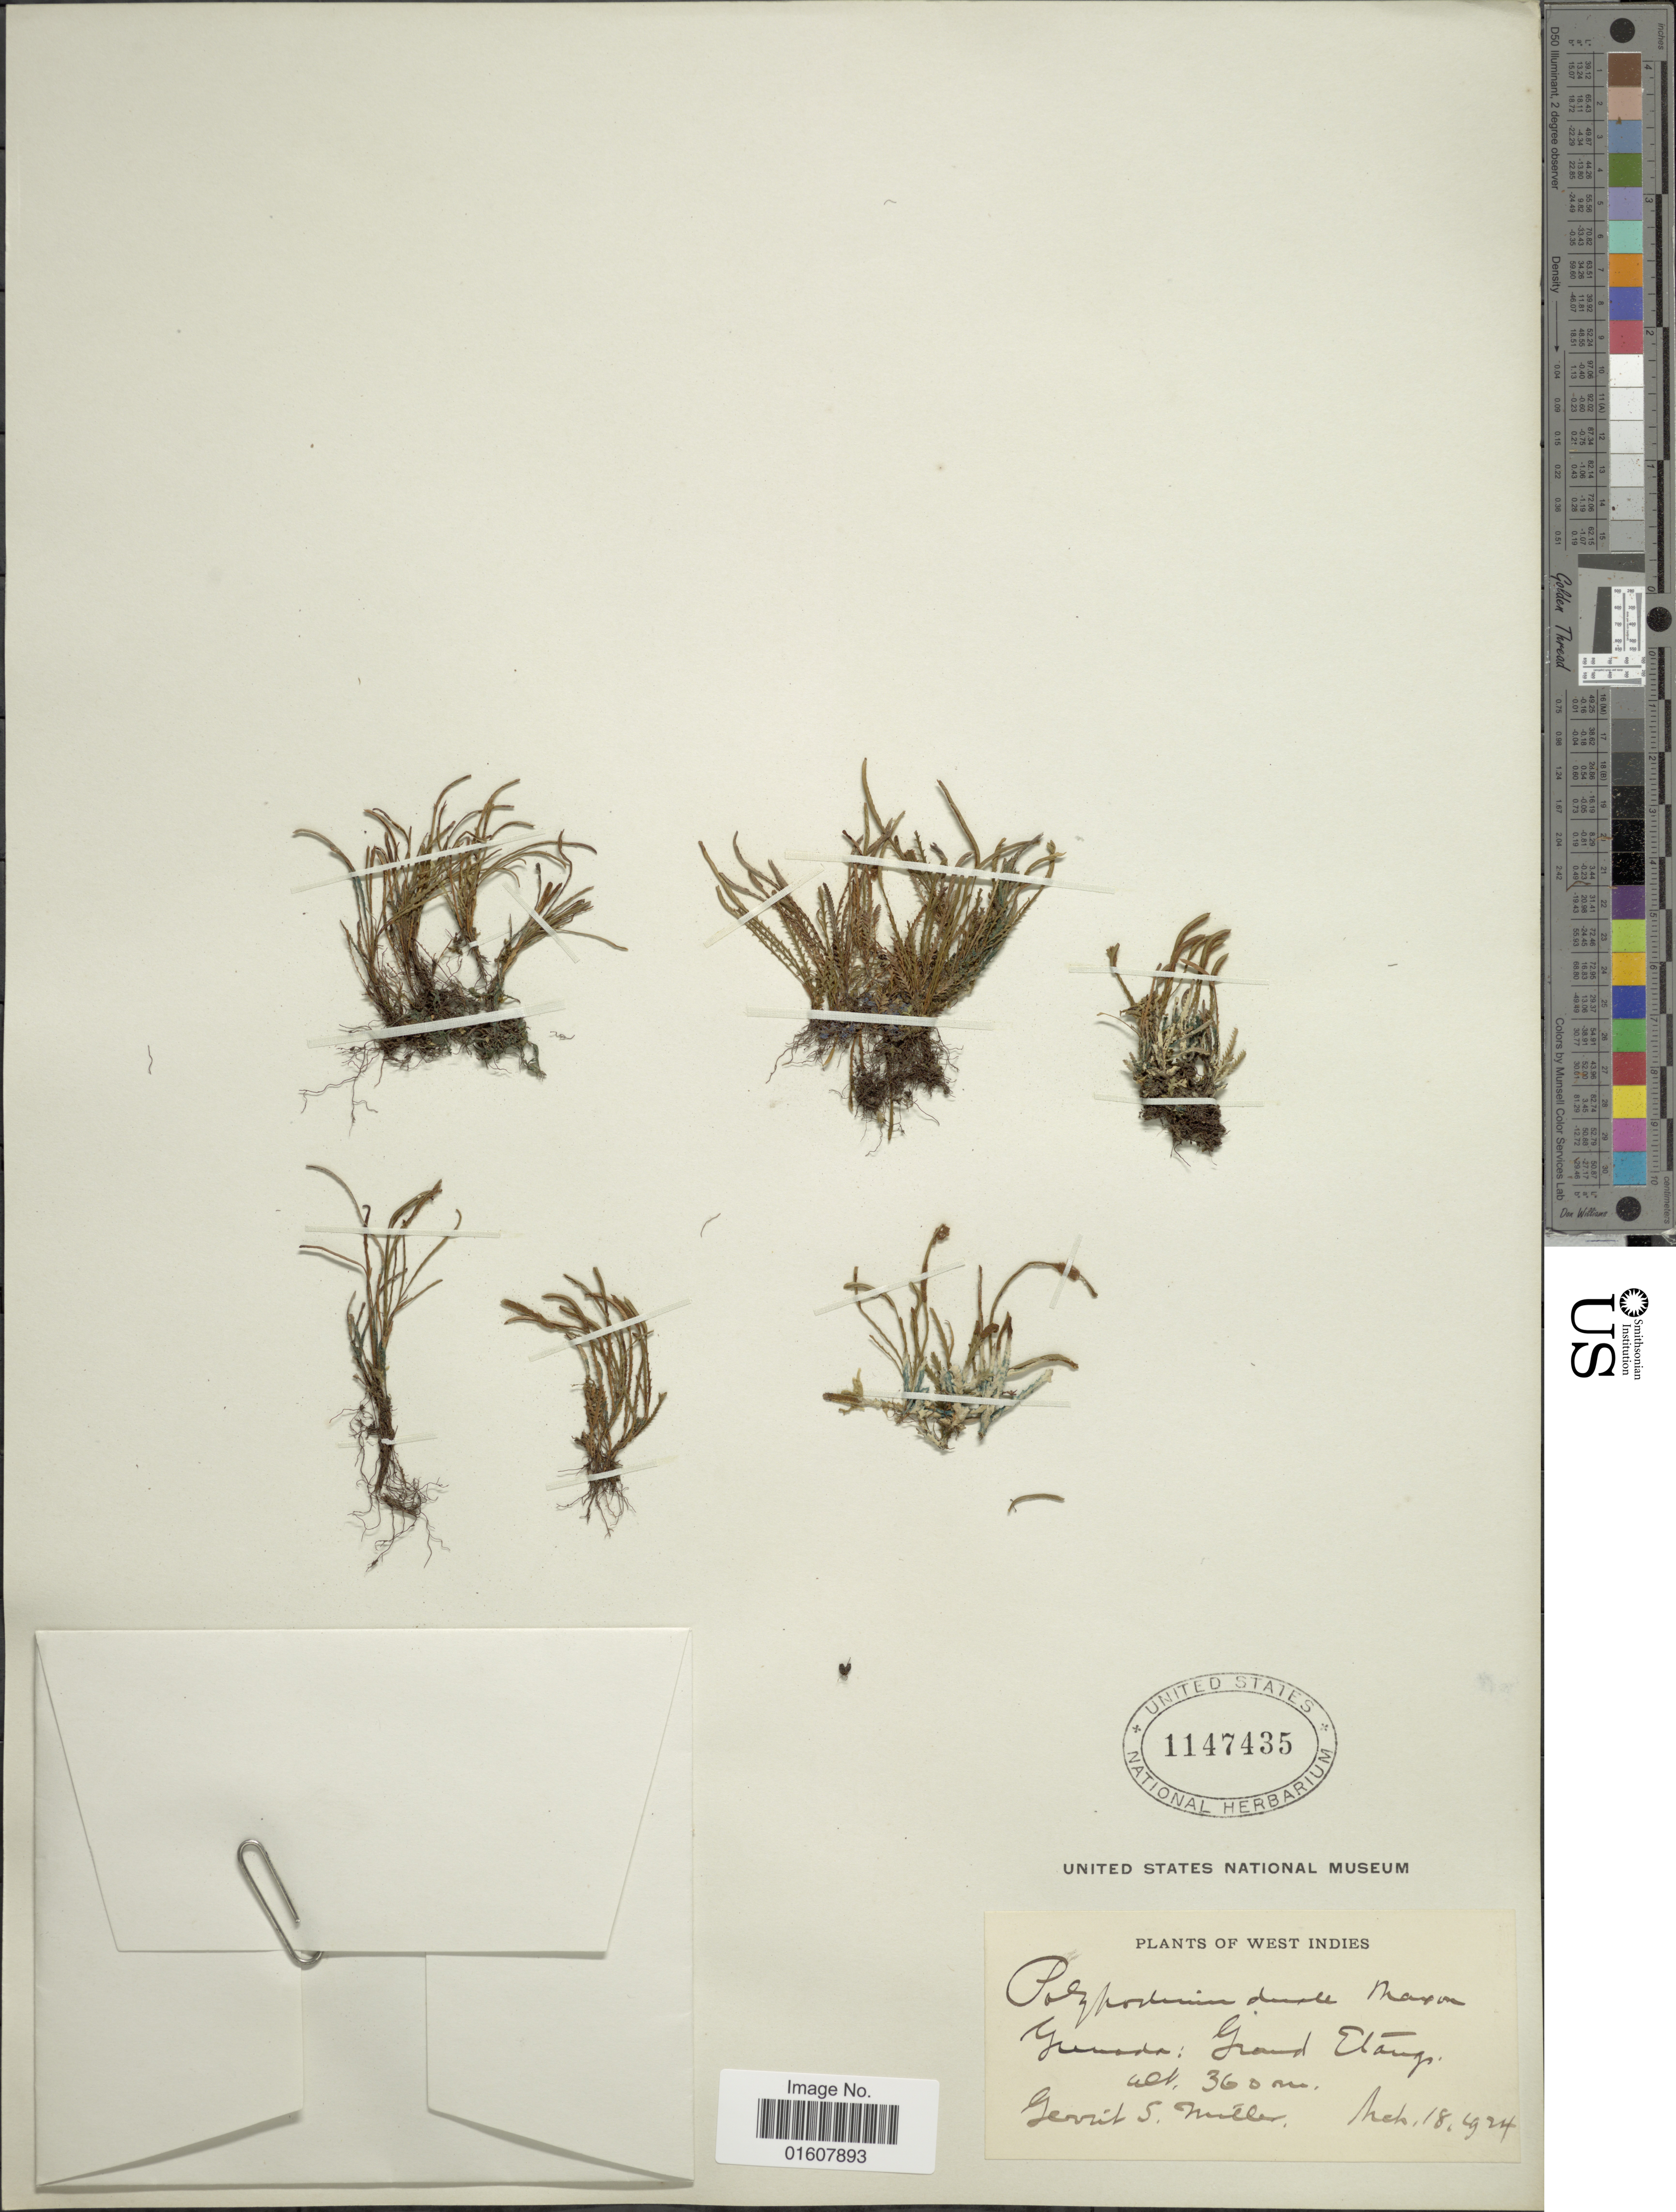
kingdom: Plantae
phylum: Tracheophyta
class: Polypodiopsida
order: Polypodiales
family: Polypodiaceae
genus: Cochlidium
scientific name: Cochlidium serrulatum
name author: (Sw.) L.E. Bishop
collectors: G. S. Miller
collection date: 1924-03-18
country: Grenada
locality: Grand Etang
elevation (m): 360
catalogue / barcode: US 1147435